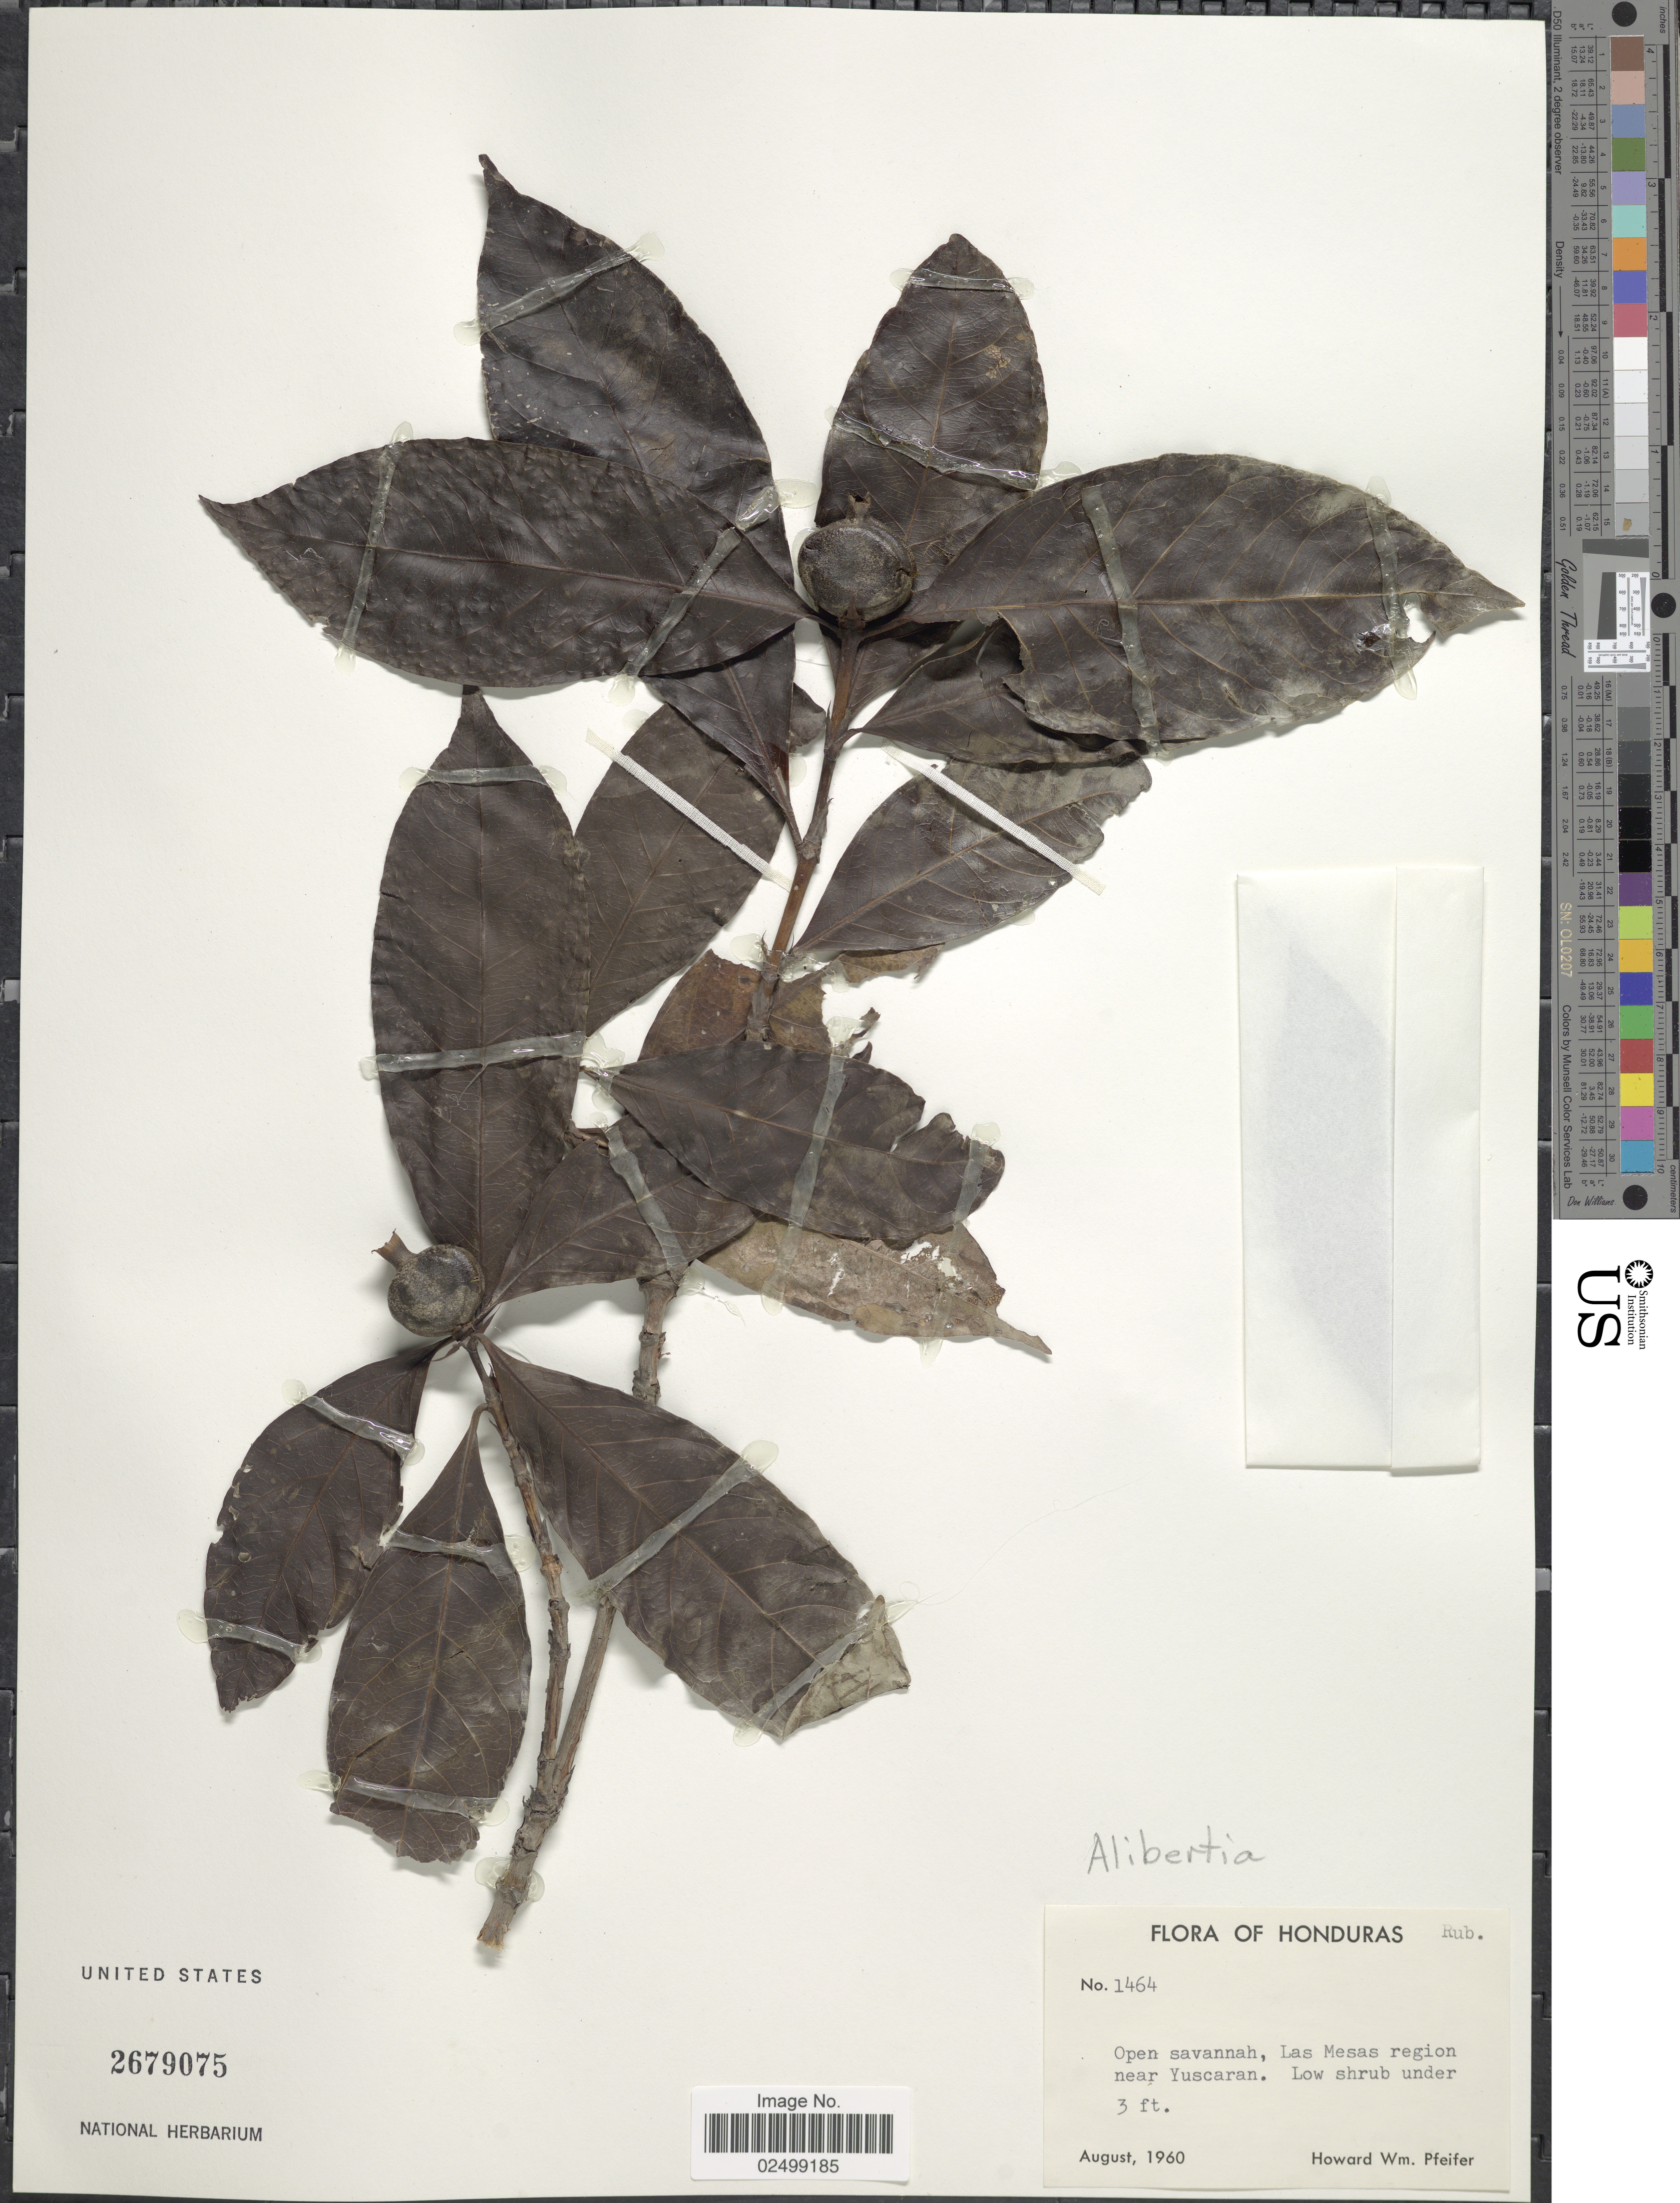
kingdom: Plantae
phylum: Tracheophyta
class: Magnoliopsida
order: Gentianales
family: Rubiaceae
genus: Alibertia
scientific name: Alibertia edulis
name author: (Rich.) A. Rich. ex DC.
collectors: H. W. Pfeifer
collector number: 1464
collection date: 1960-08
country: Honduras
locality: Open savannah, Las Mesas region near Yuscaran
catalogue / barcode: US 2679075